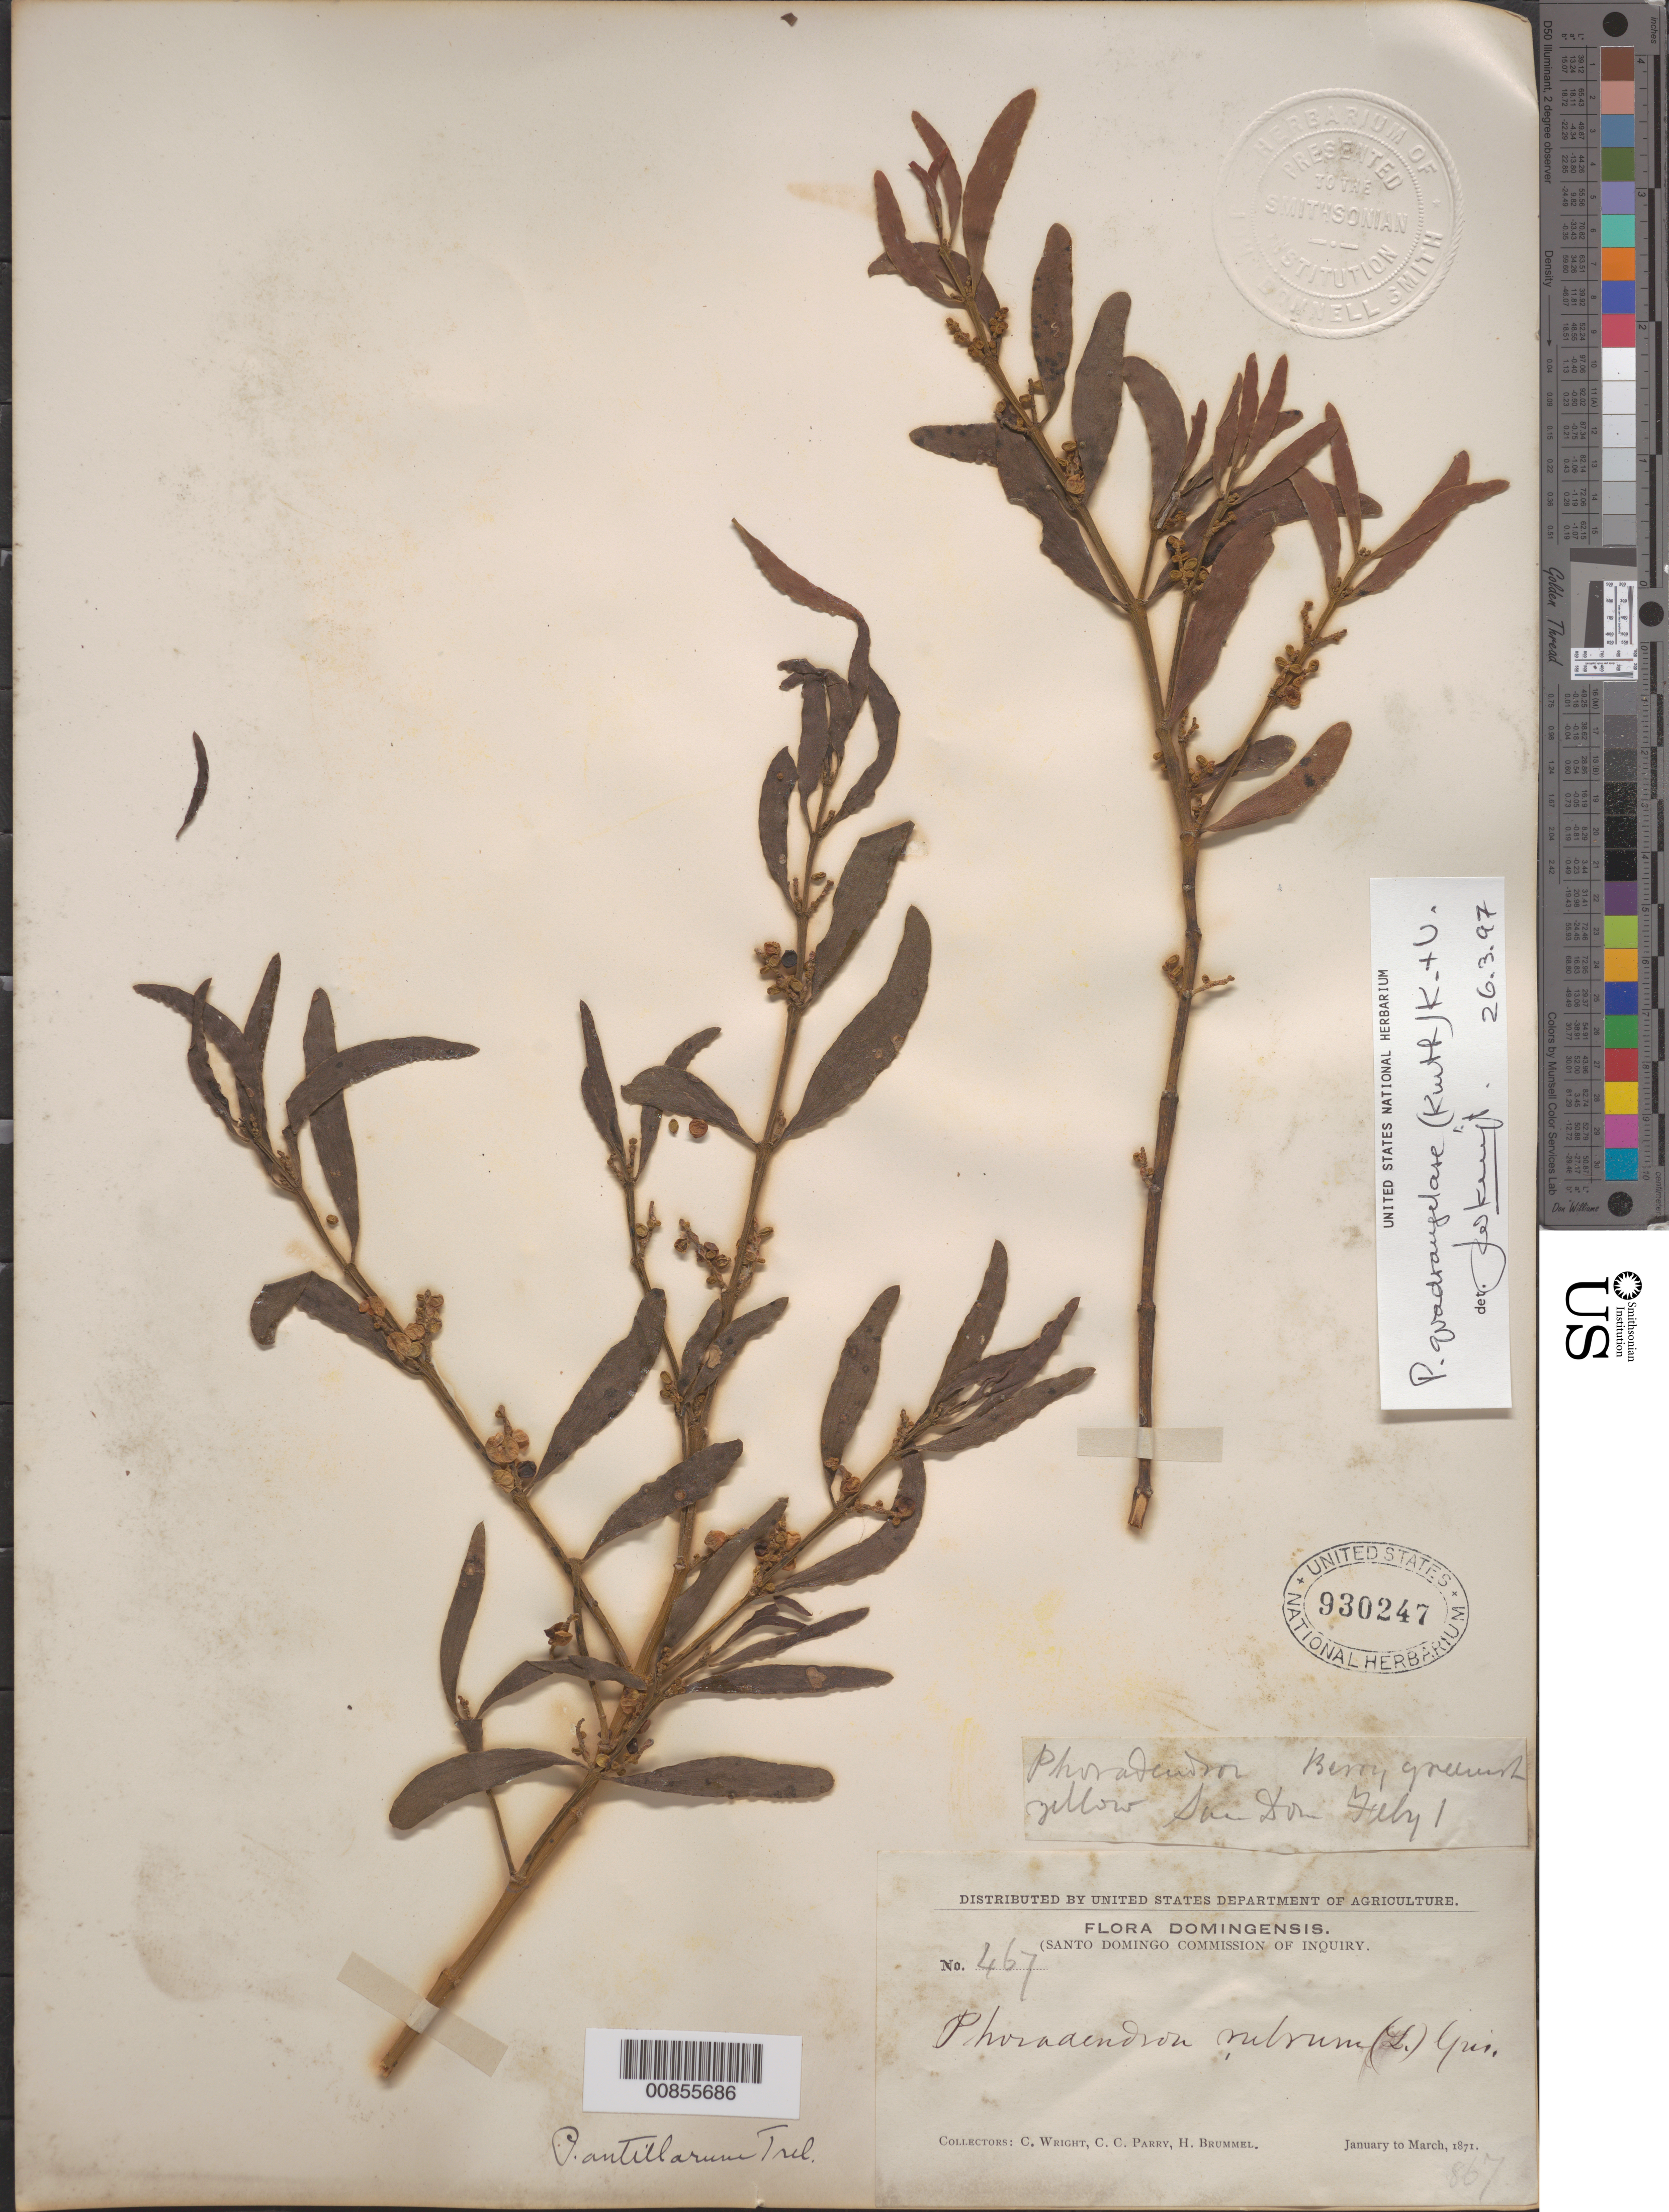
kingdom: Plantae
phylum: Tracheophyta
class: Magnoliopsida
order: Santalales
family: Viscaceae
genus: Phoradendron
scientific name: Phoradendron quadrangulare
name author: (Kunth) Griseb.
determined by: Kuijt, Job, (CANADA)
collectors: C. Wright, C. C. Parry & H. Brummel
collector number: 467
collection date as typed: Jan 1871 to -- Mar 1871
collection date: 1871-01/1871-03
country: Dominican Republic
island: Hispaniola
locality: Dominican Republic.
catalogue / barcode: US 930247